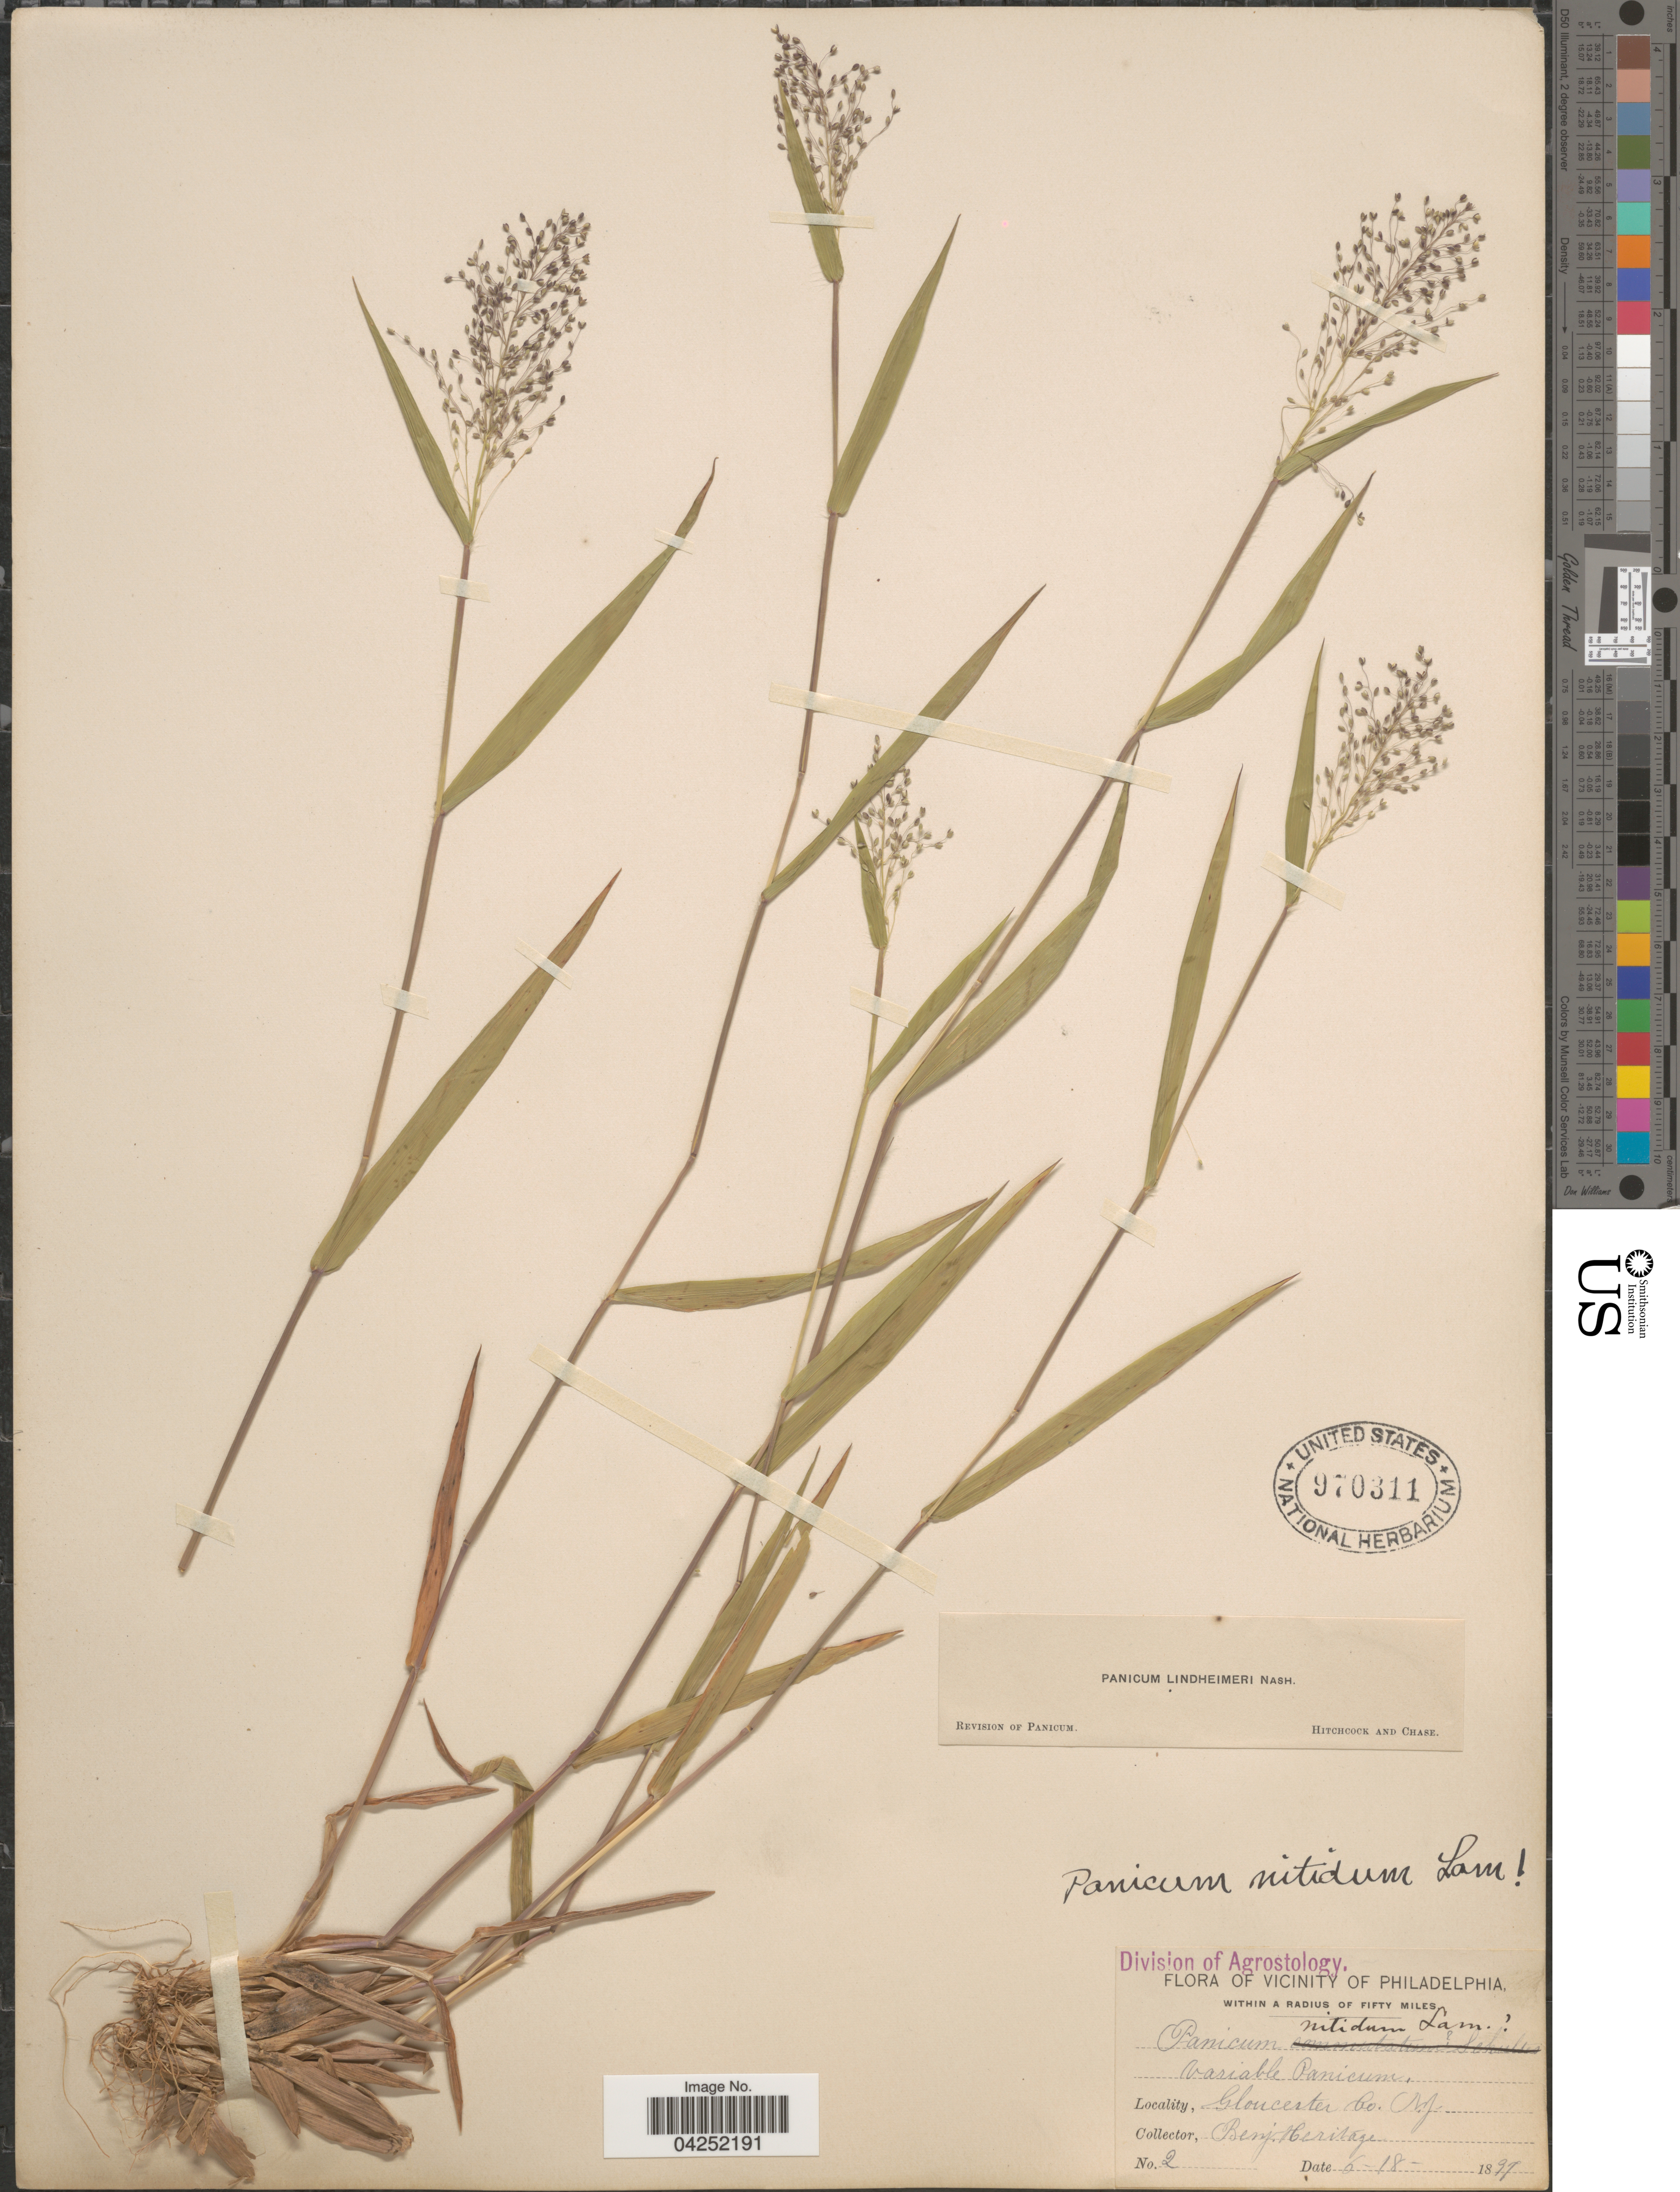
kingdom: Plantae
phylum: Tracheophyta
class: Liliopsida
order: Poales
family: Poaceae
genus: Dichanthelium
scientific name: Dichanthelium acuminatum var. lindheimeri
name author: (Nash) Gould & C.A. Clark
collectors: Benj. Heritage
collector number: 2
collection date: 1897-06-18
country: United States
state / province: New Jersey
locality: Vicinity of Philadelphia, within a radius of fifty miles. Gloucerter Co.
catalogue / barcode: US 970311